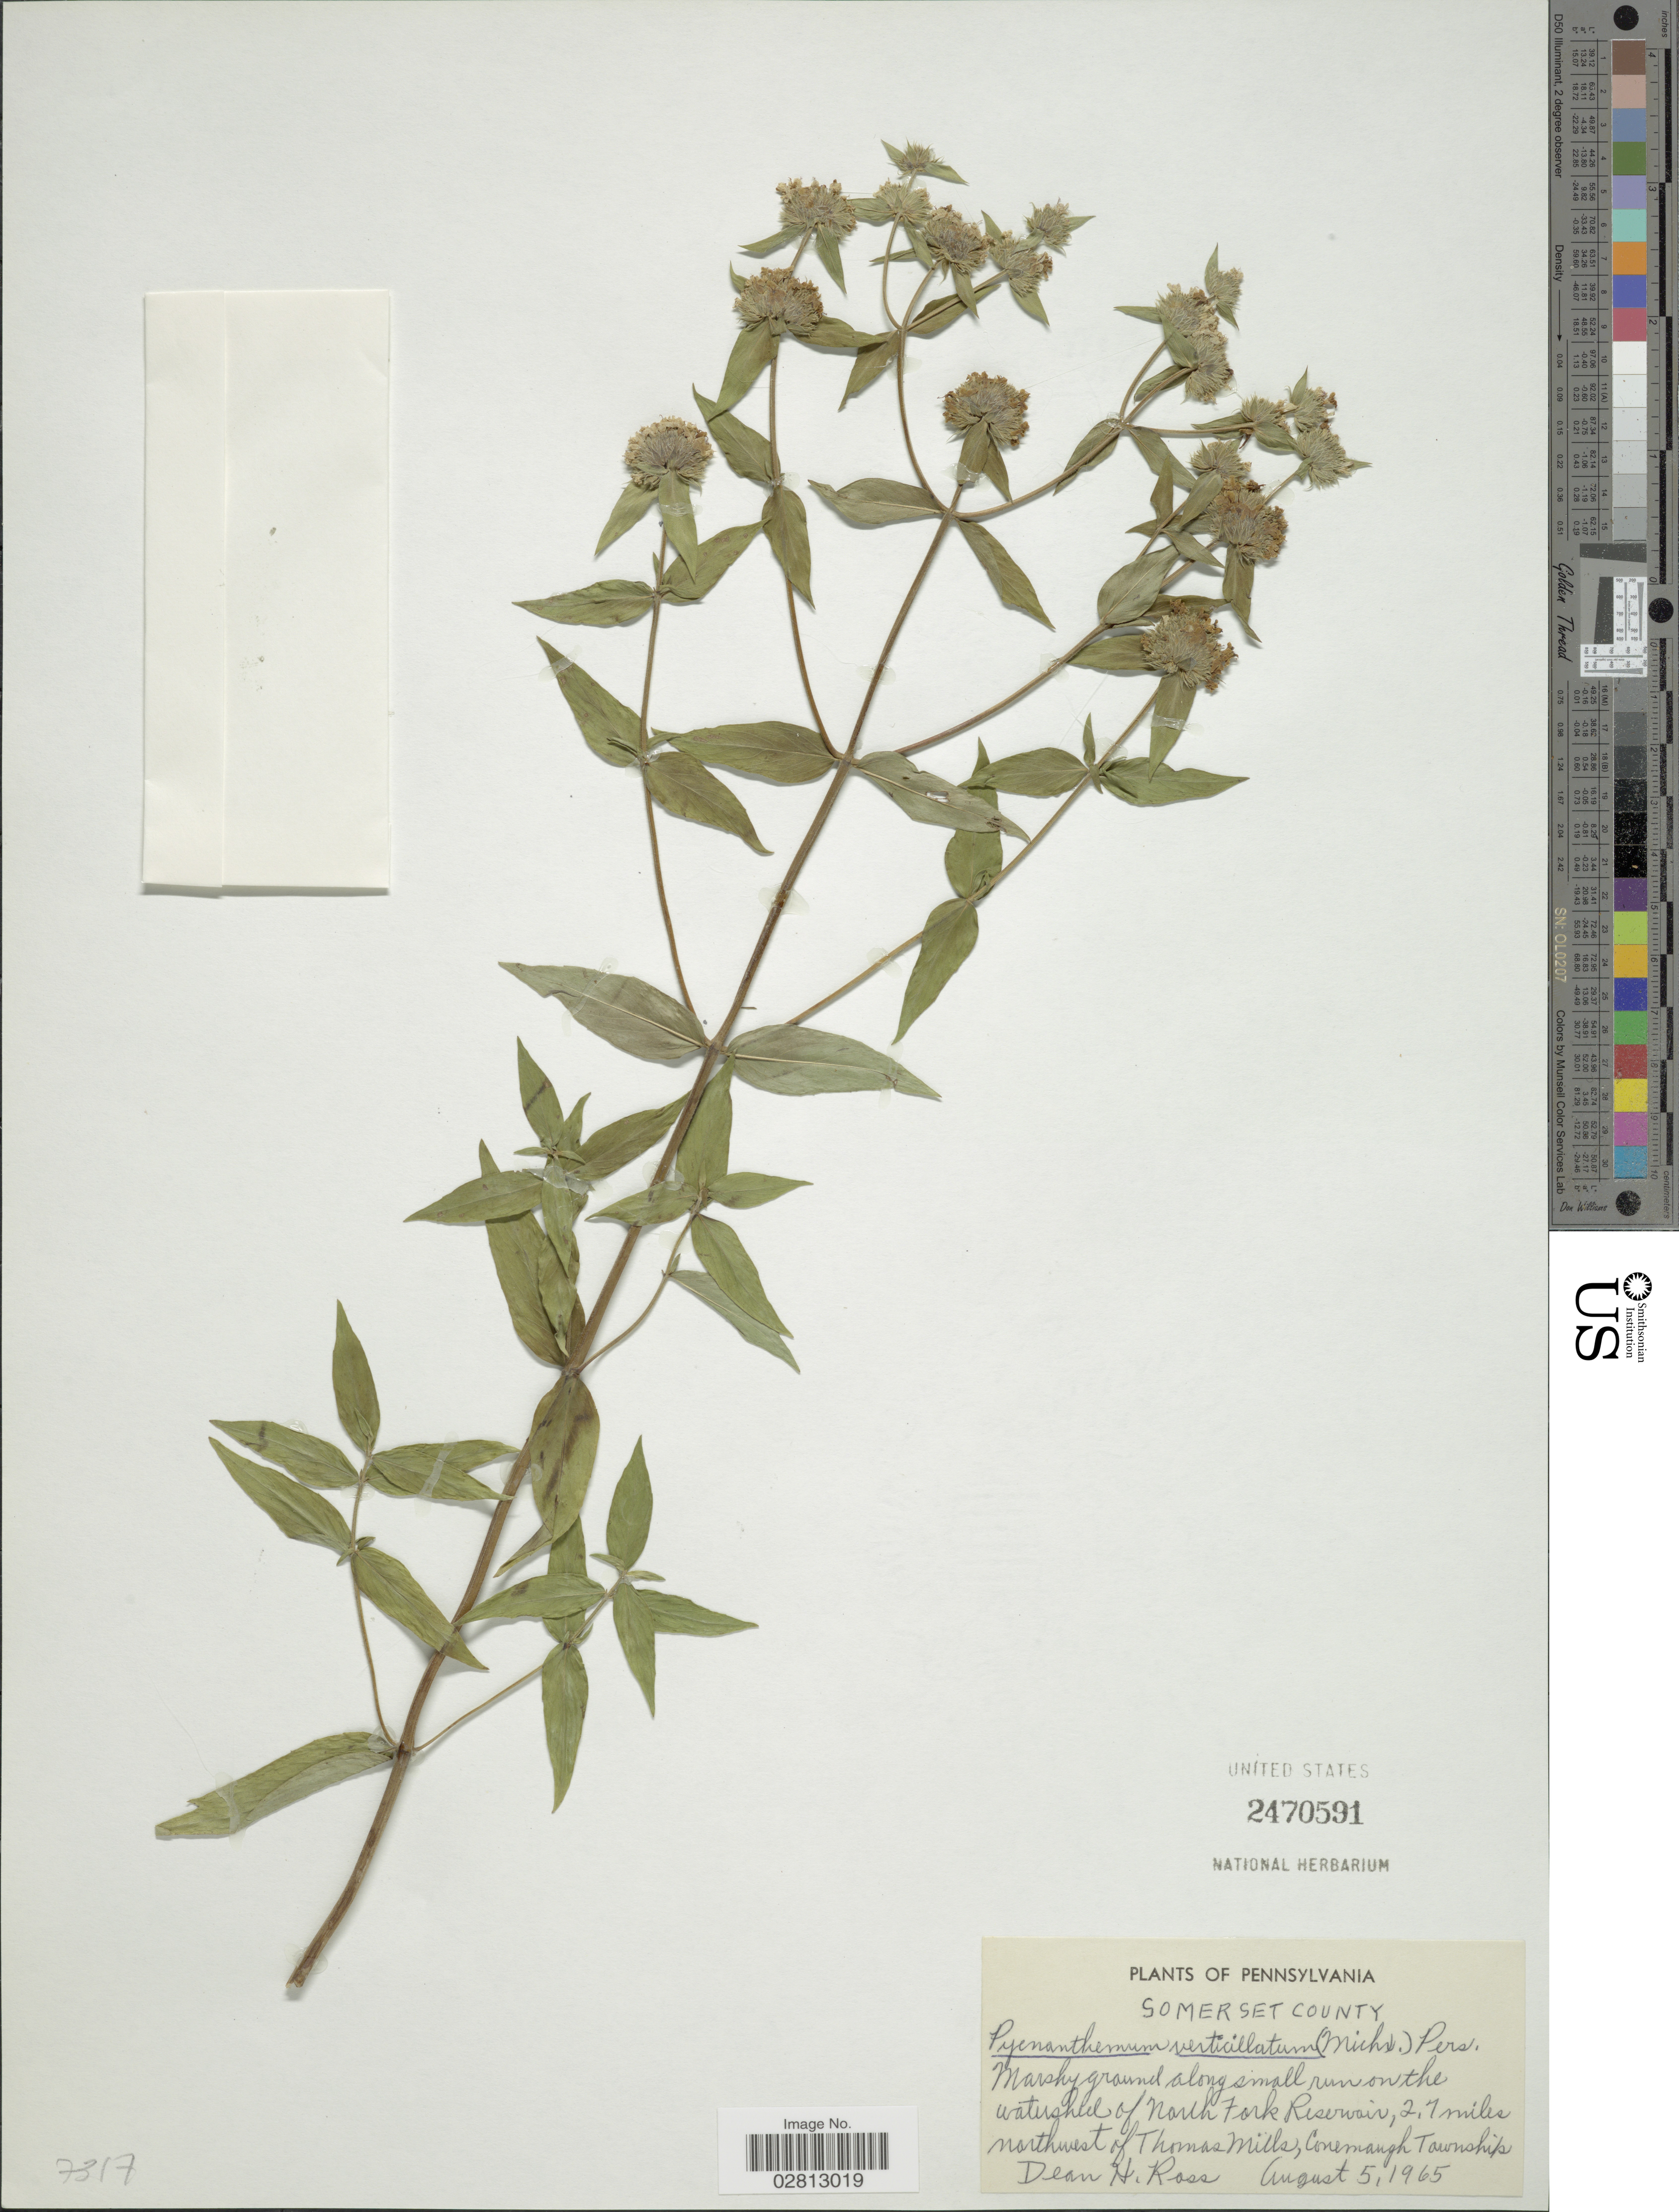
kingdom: Plantae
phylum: Tracheophyta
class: Magnoliopsida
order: Lamiales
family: Lamiaceae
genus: Pycnanthemum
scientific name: Pycnanthemum verticillatum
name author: (Michx.) Pers.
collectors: D. Ross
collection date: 1965-08-05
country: United States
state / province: Pennsylvania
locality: Somerset County. Marshy ground along small run on the watershed of North Fork Reservoir, 2.7 miles northwest of Thomas Mills, Conemaugh Township.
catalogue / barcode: US 2470591